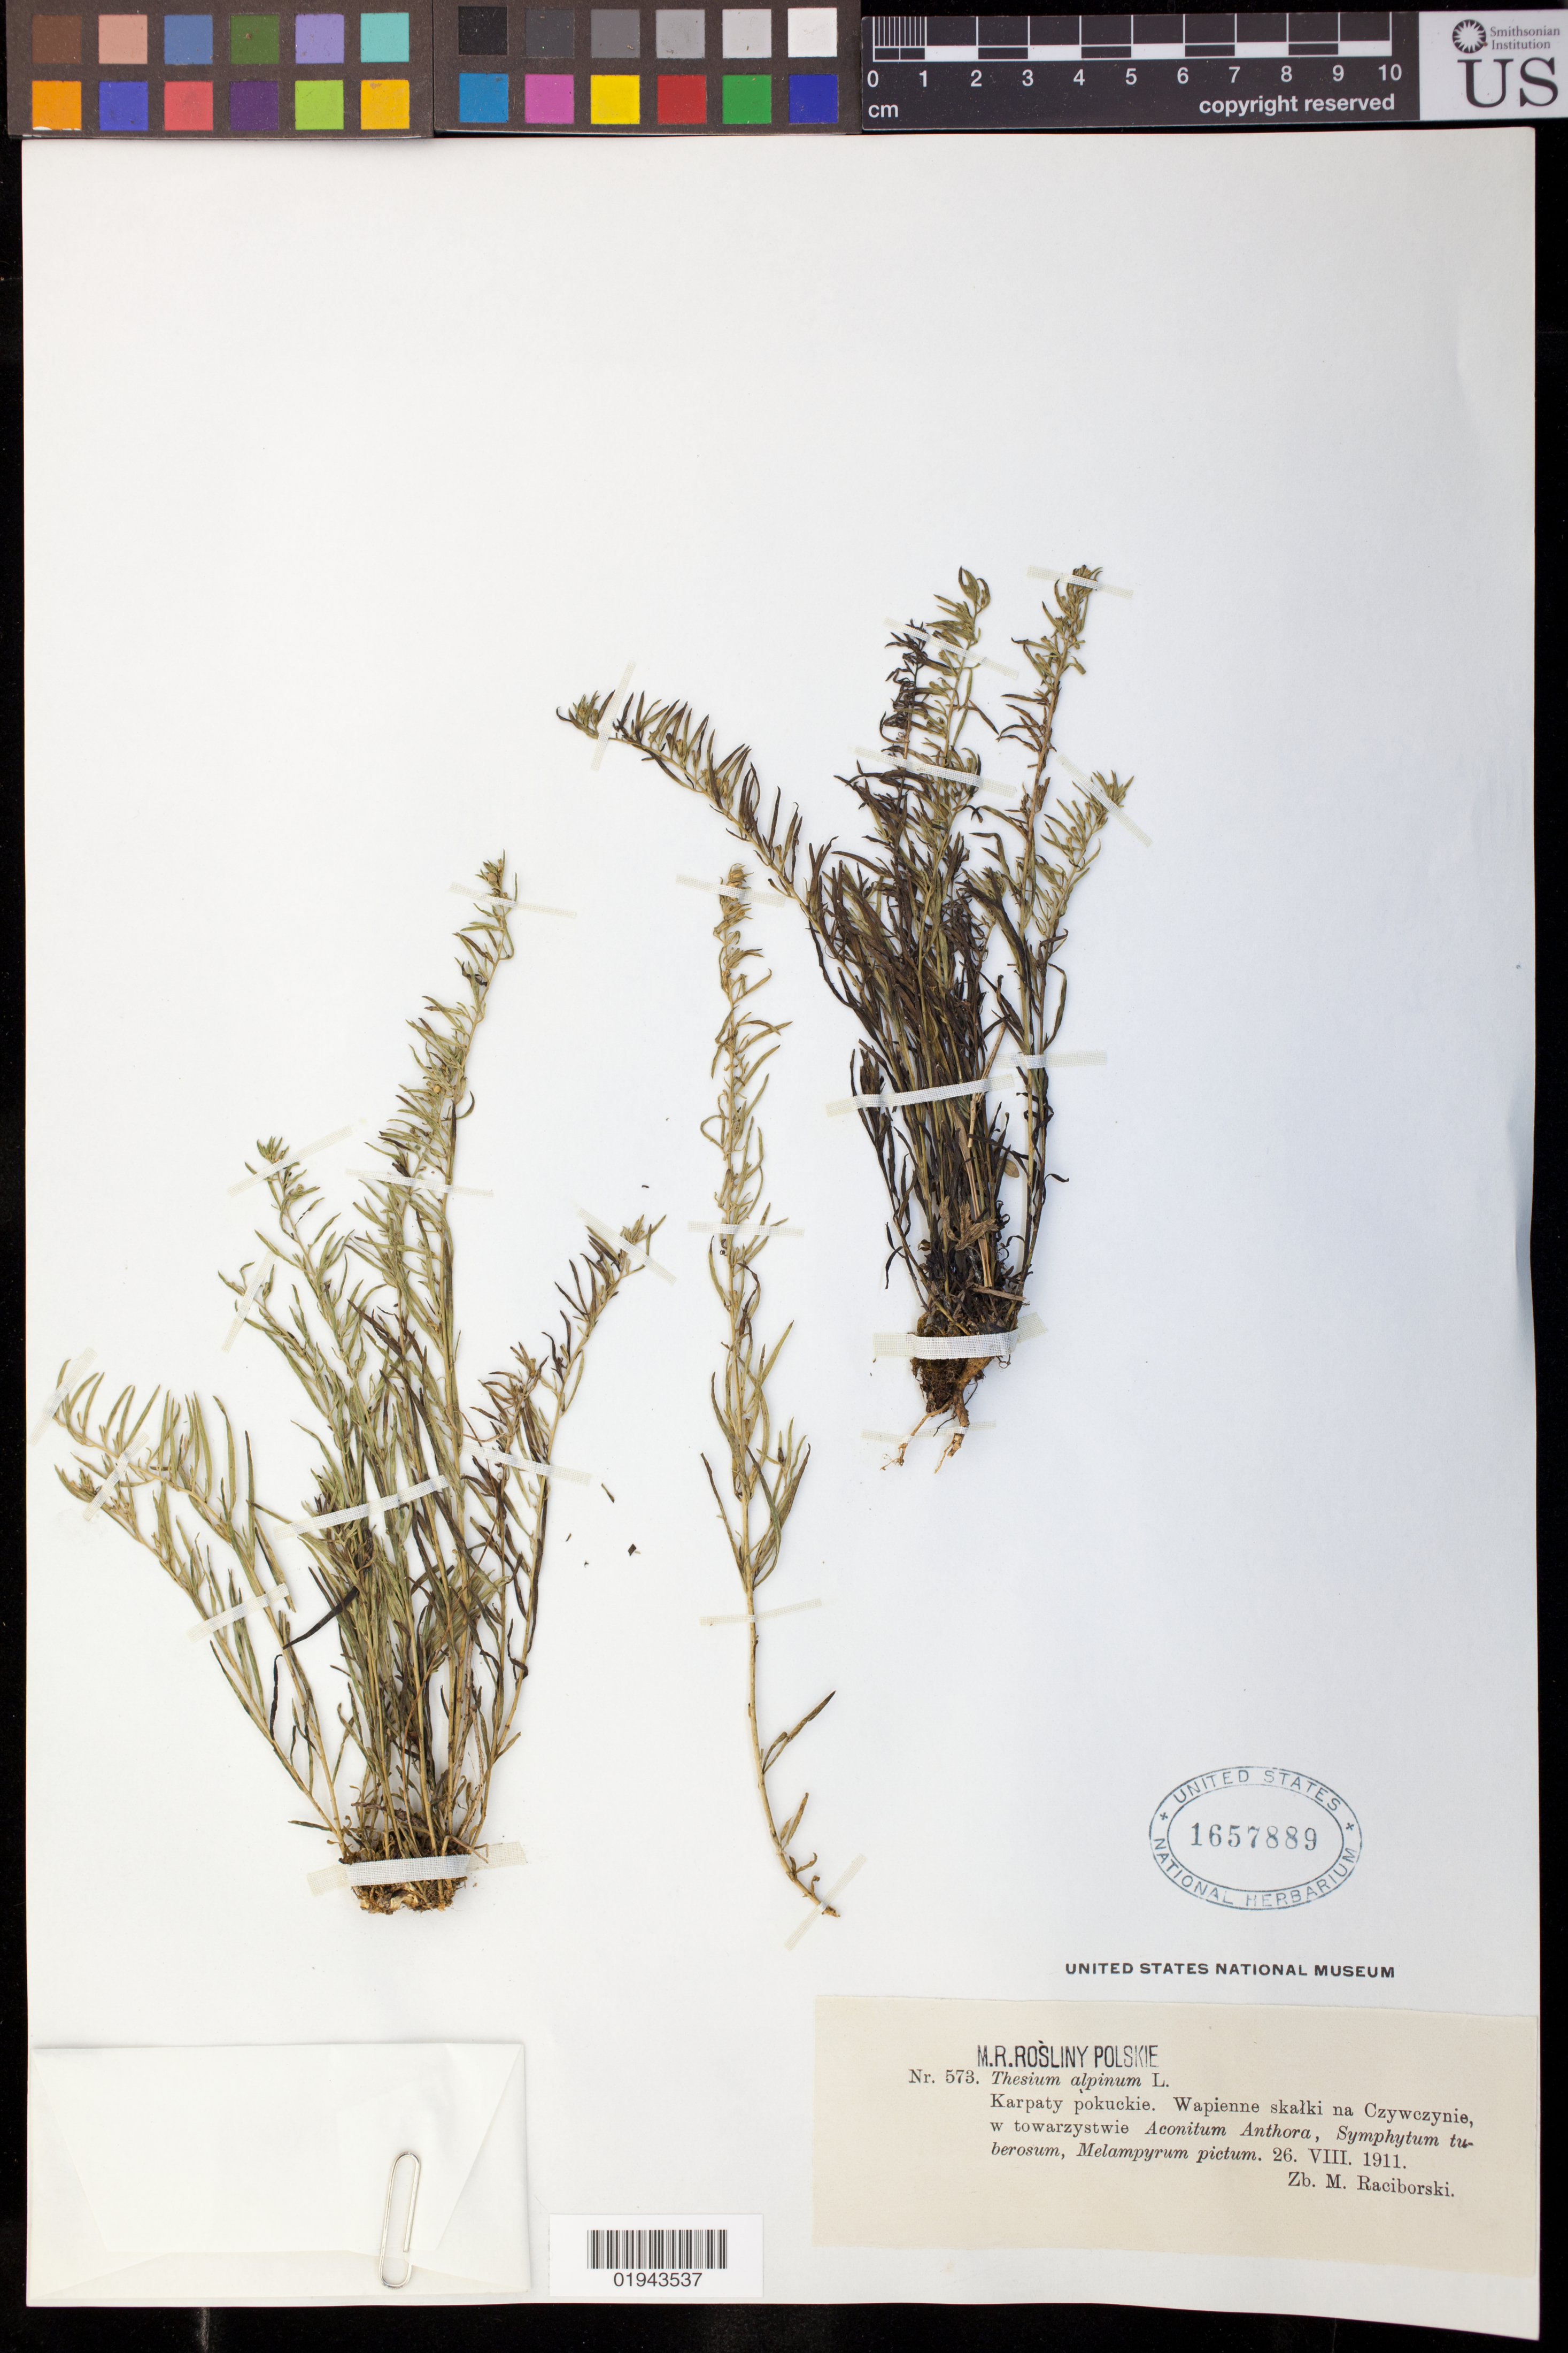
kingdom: Plantae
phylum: Tracheophyta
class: Magnoliopsida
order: Santalales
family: Thesiaceae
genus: Thesium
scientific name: Thesium alpinum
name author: L.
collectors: Z. Raciborski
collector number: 573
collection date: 1911-08-26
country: Ukraine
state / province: Ivano-Frankivs'k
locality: Karpaty pokuckie. Wapienne skalki na Czywczynie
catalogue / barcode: US 1657889